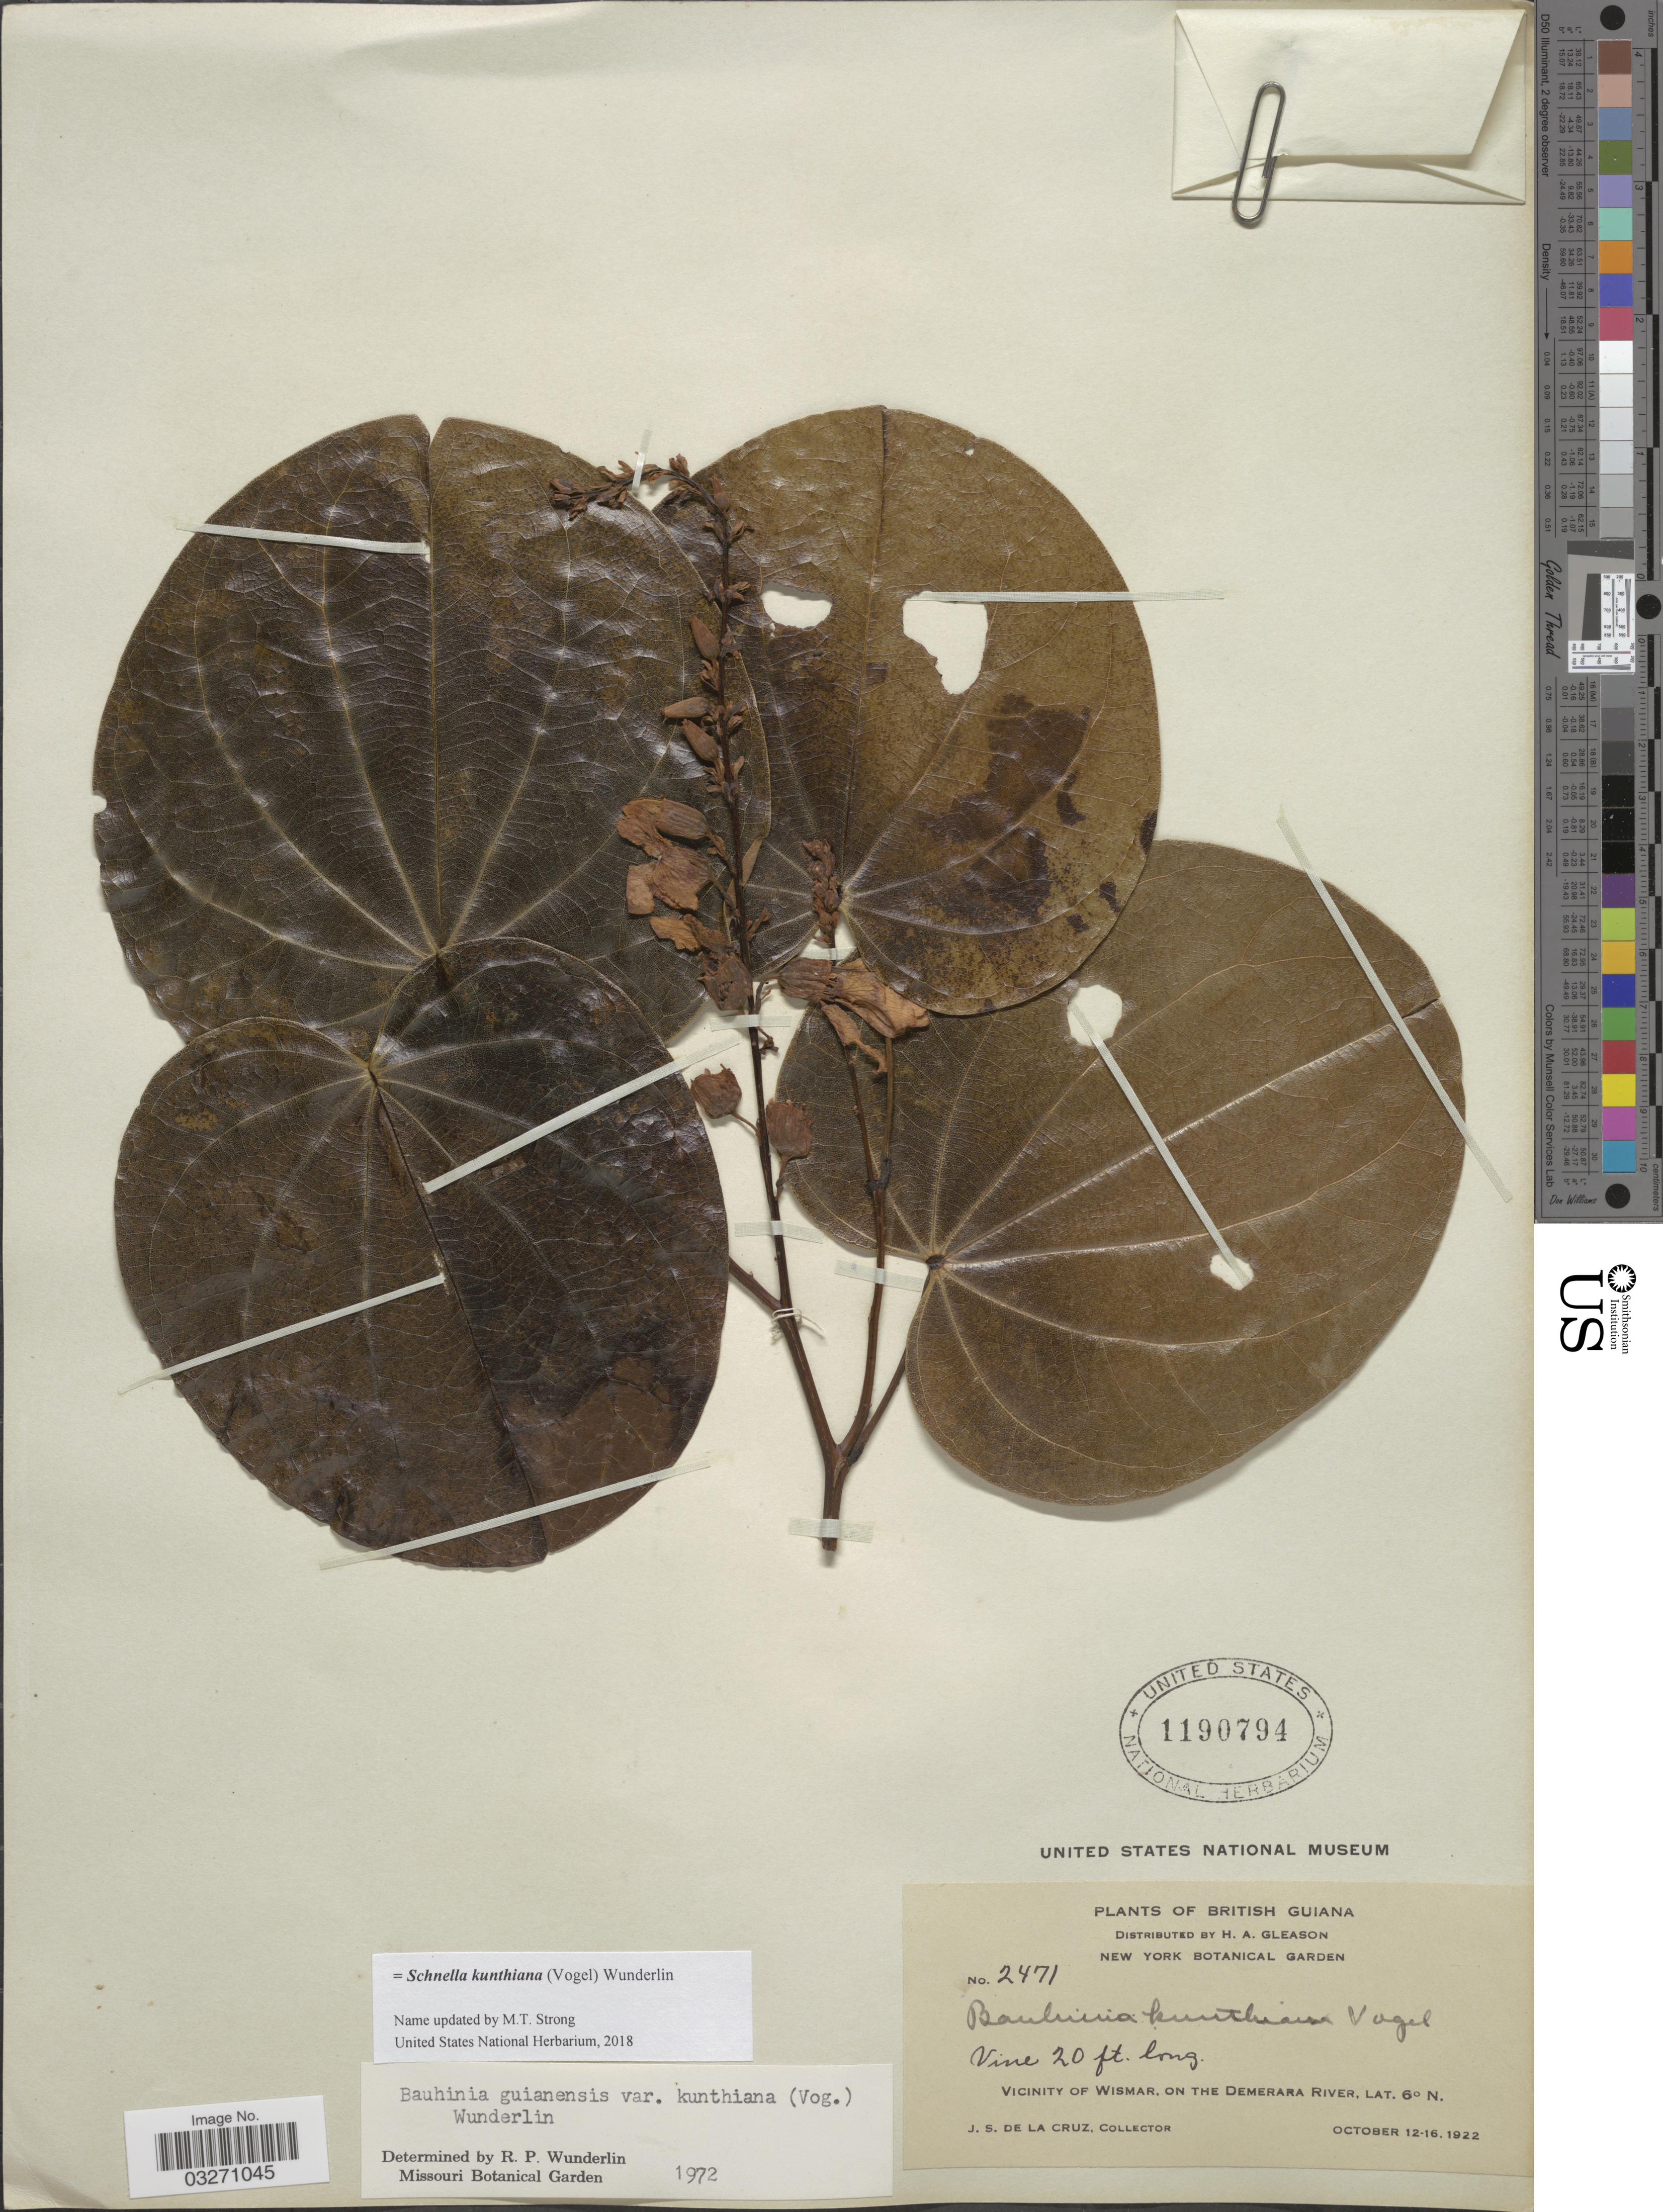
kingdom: Plantae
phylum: Tracheophyta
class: Magnoliopsida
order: Fabales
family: Fabaceae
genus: Schnella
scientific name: Schnella kunthiana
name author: (Vogel) Wunderlin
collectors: J. S. de la Cruz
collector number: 2471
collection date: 1922-10-12/1922-10-16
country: Guyana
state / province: Demerara-Mahaica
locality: British Guiana, Vicinity of Wismar, on the Demerara River.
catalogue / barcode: US 1190794